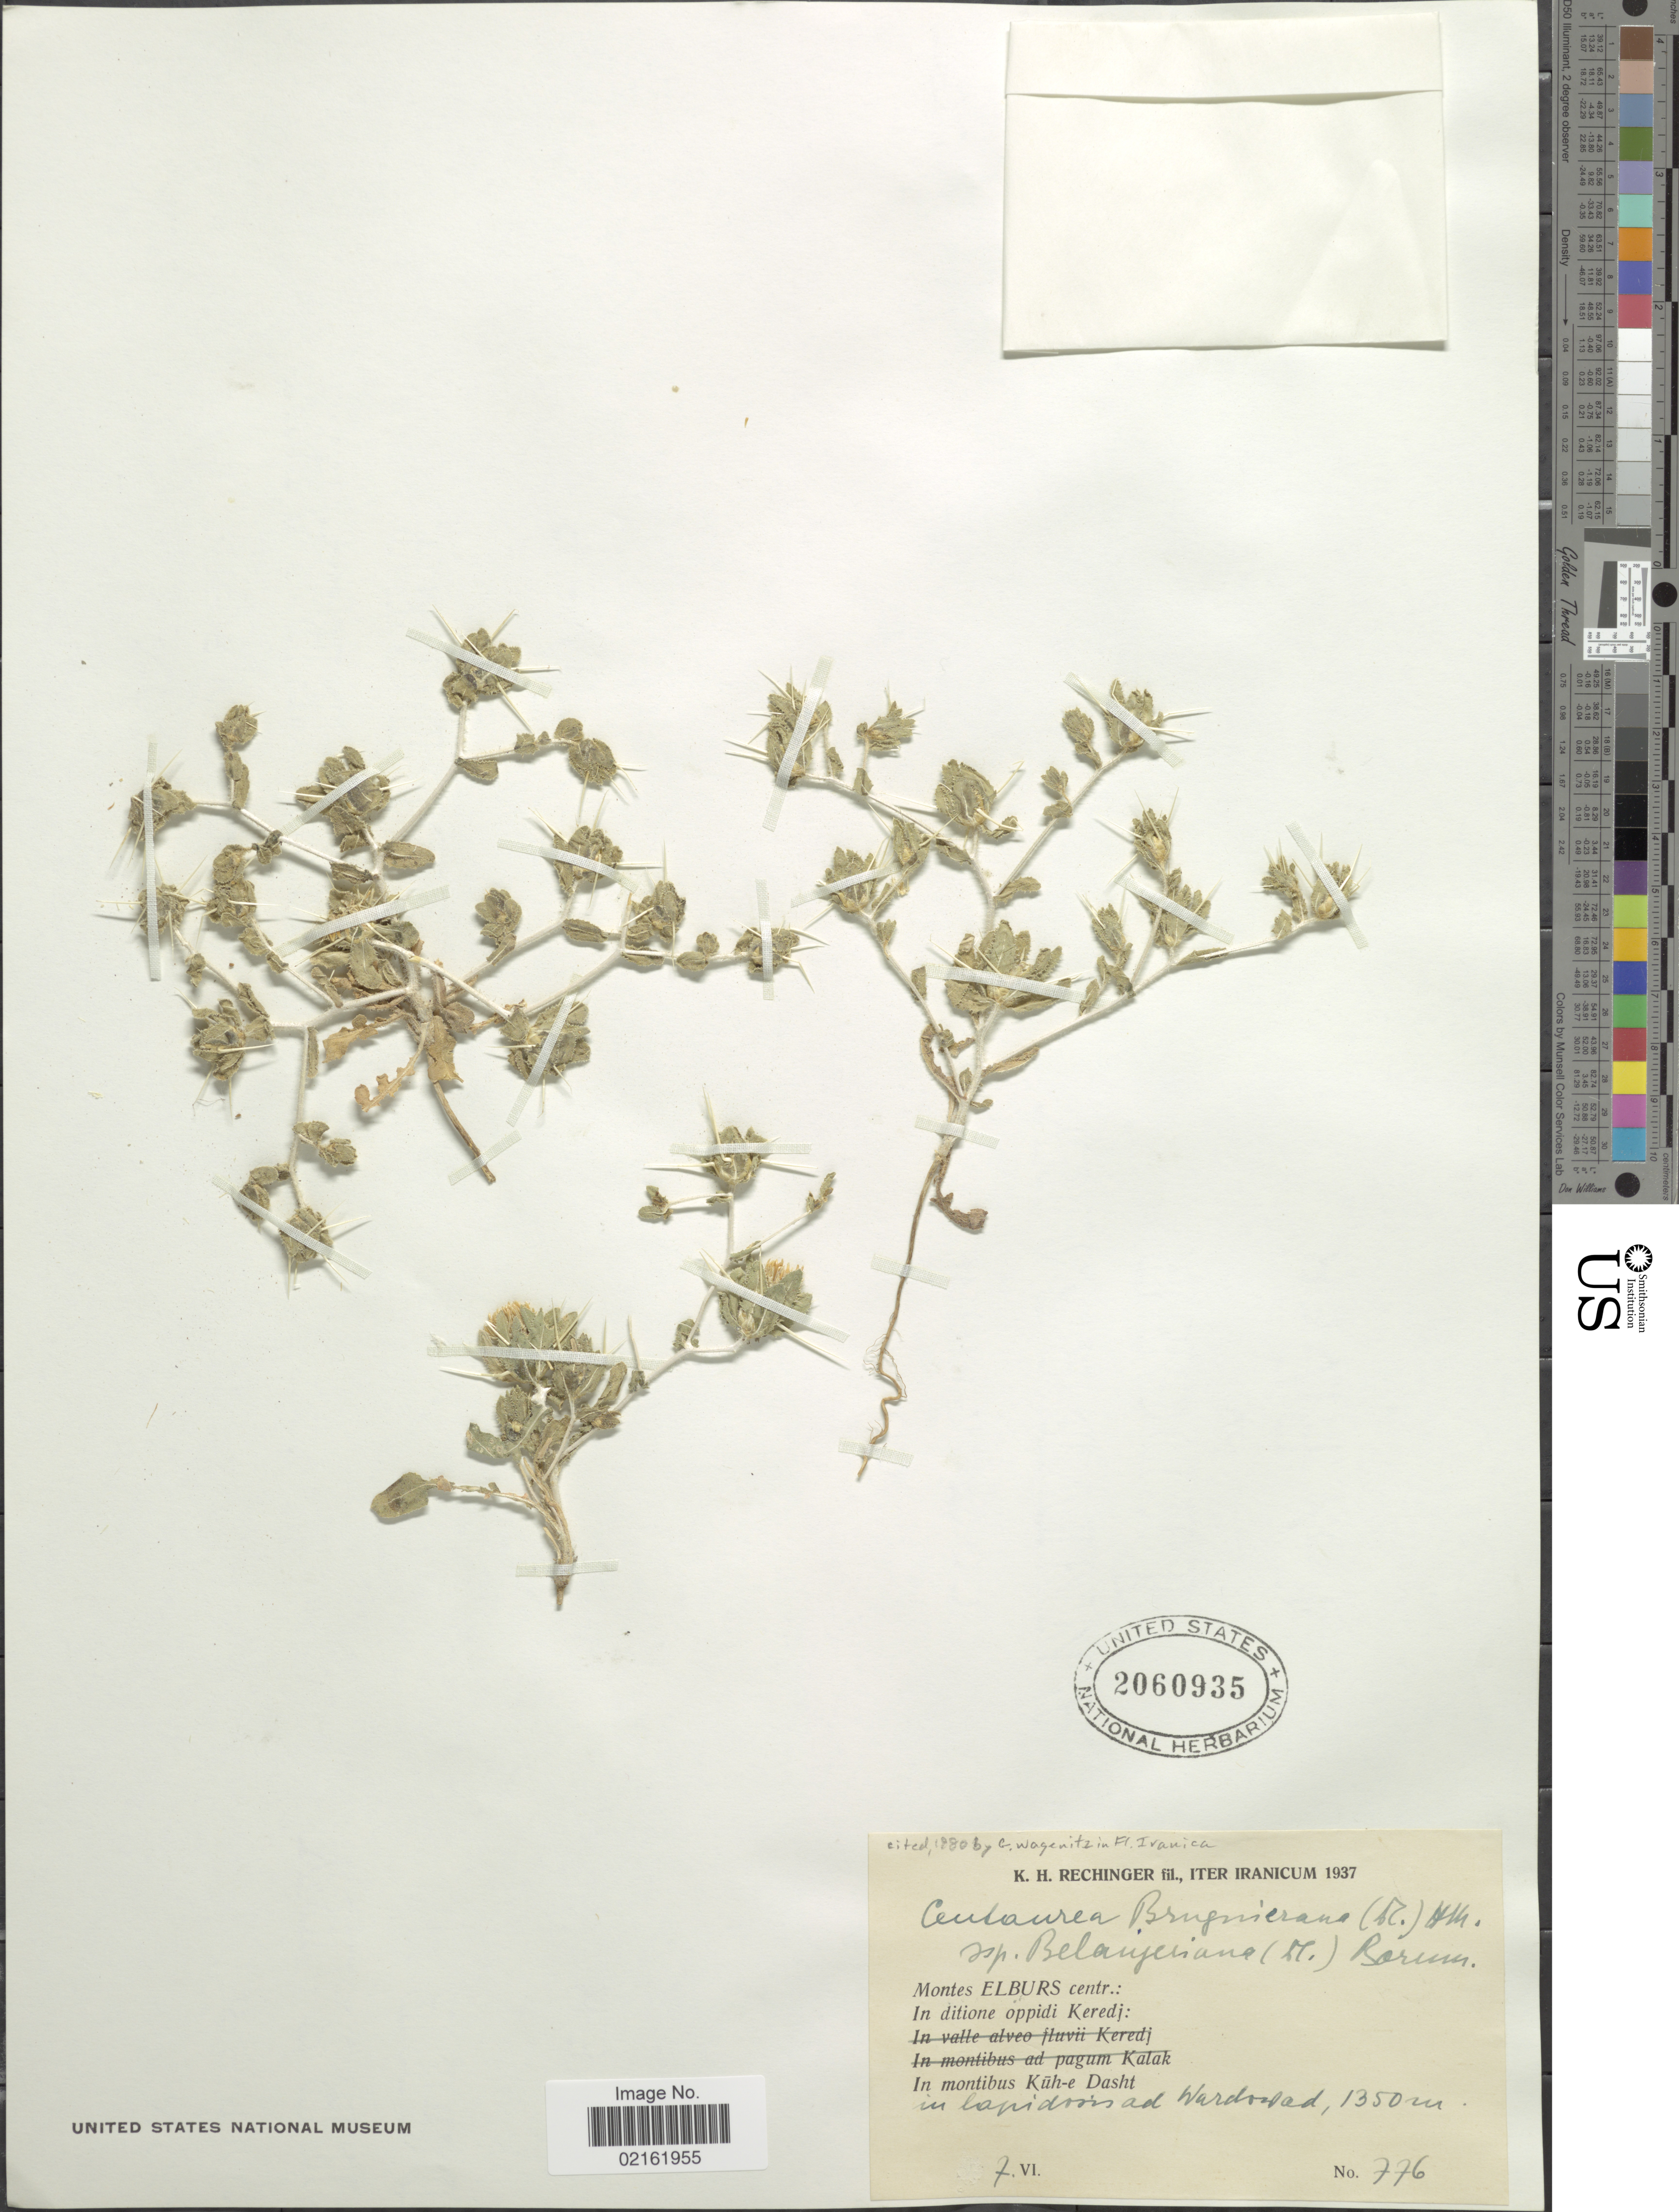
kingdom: Plantae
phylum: Tracheophyta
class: Magnoliopsida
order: Asterales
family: Asteraceae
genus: Centaurea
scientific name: Centaurea bruguierana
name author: (DC.) Hand.-Mazz.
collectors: K. H. Rechinger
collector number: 776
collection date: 1937-06-07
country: Iran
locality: Montes Elburs centr: in ditione oppidi Keredj, in montibus Küh-e Dasht, in lapidosis ad Wardobad [interpreted]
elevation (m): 1350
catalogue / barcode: US 2060935